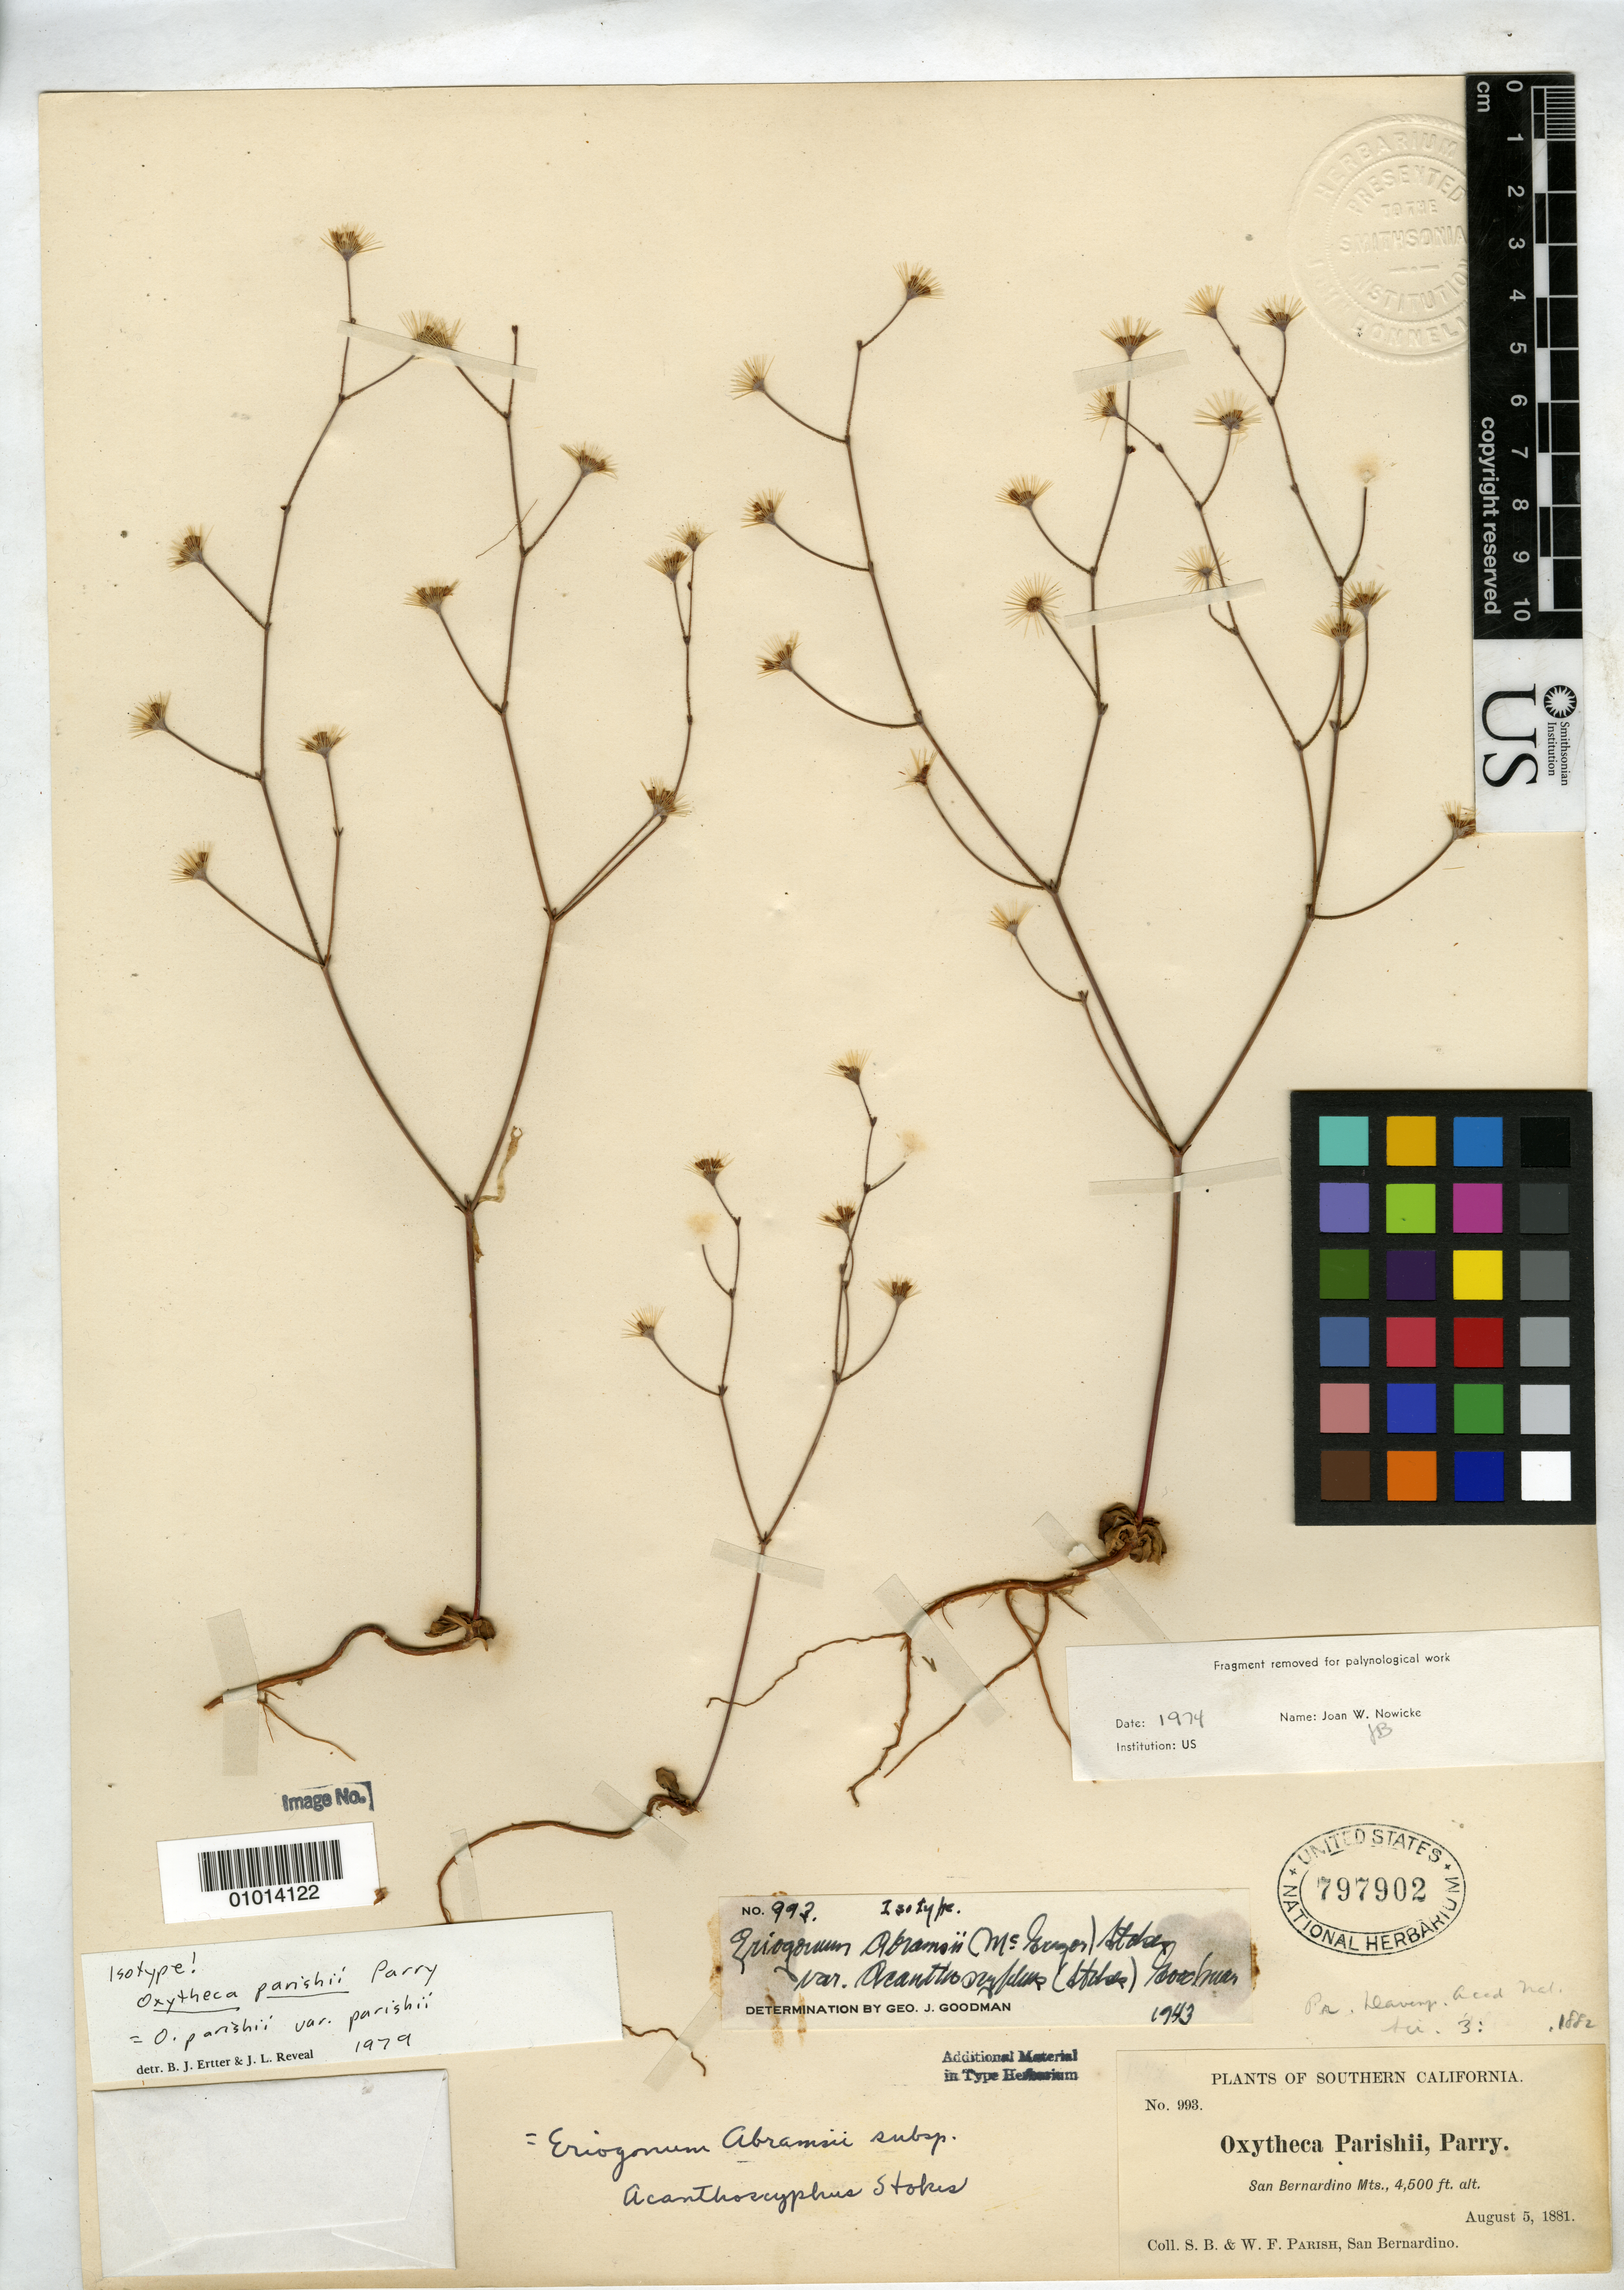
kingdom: Plantae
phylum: Tracheophyta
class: Magnoliopsida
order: Caryophyllales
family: Polygonaceae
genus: Oxytheca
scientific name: Oxytheca parishii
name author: Parry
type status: Isotype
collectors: S. B. Parish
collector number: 993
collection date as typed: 05 Aug 1881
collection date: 1881-08-05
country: United States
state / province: California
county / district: San Bernardino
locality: San Bernardino Mts.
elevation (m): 1372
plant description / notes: Specimen ex John Donnell Smith herbarium.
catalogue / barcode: US 797902